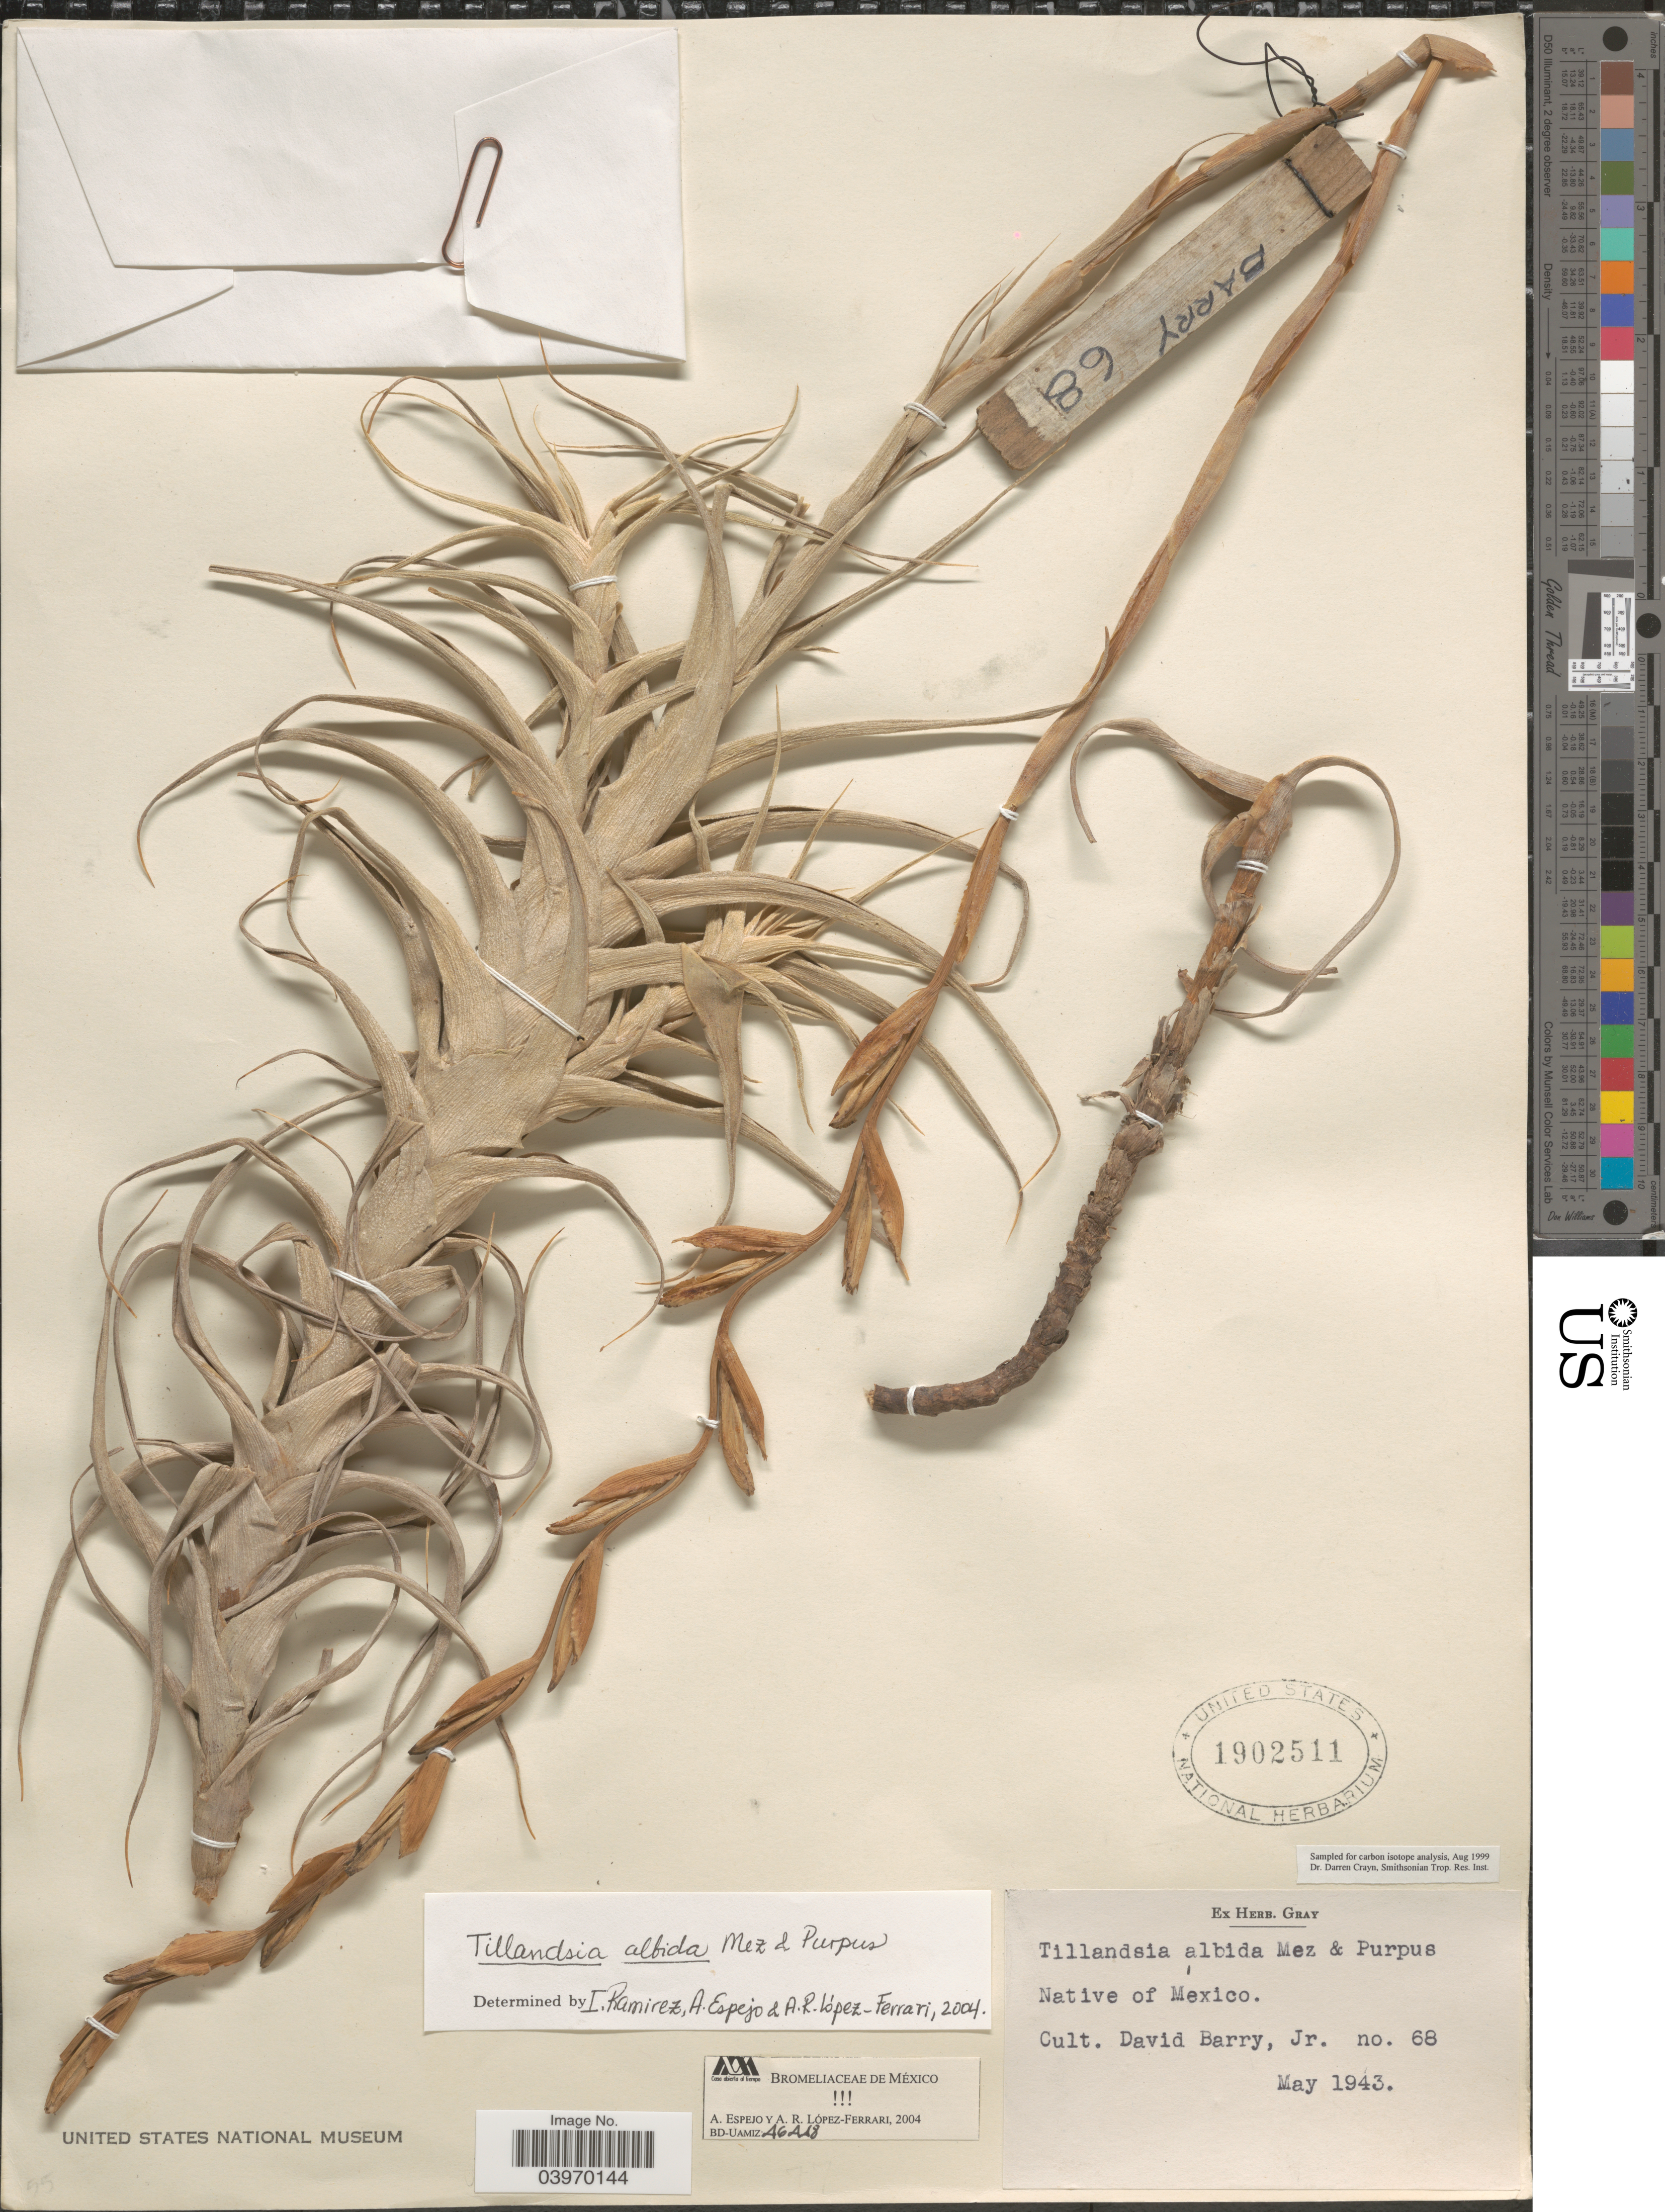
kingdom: Plantae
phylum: Tracheophyta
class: Liliopsida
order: Poales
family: Bromeliaceae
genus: Tillandsia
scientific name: Tillandsia albida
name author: Mez & Purpus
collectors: D. Barry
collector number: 68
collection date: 1943-05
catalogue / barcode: US 1902511